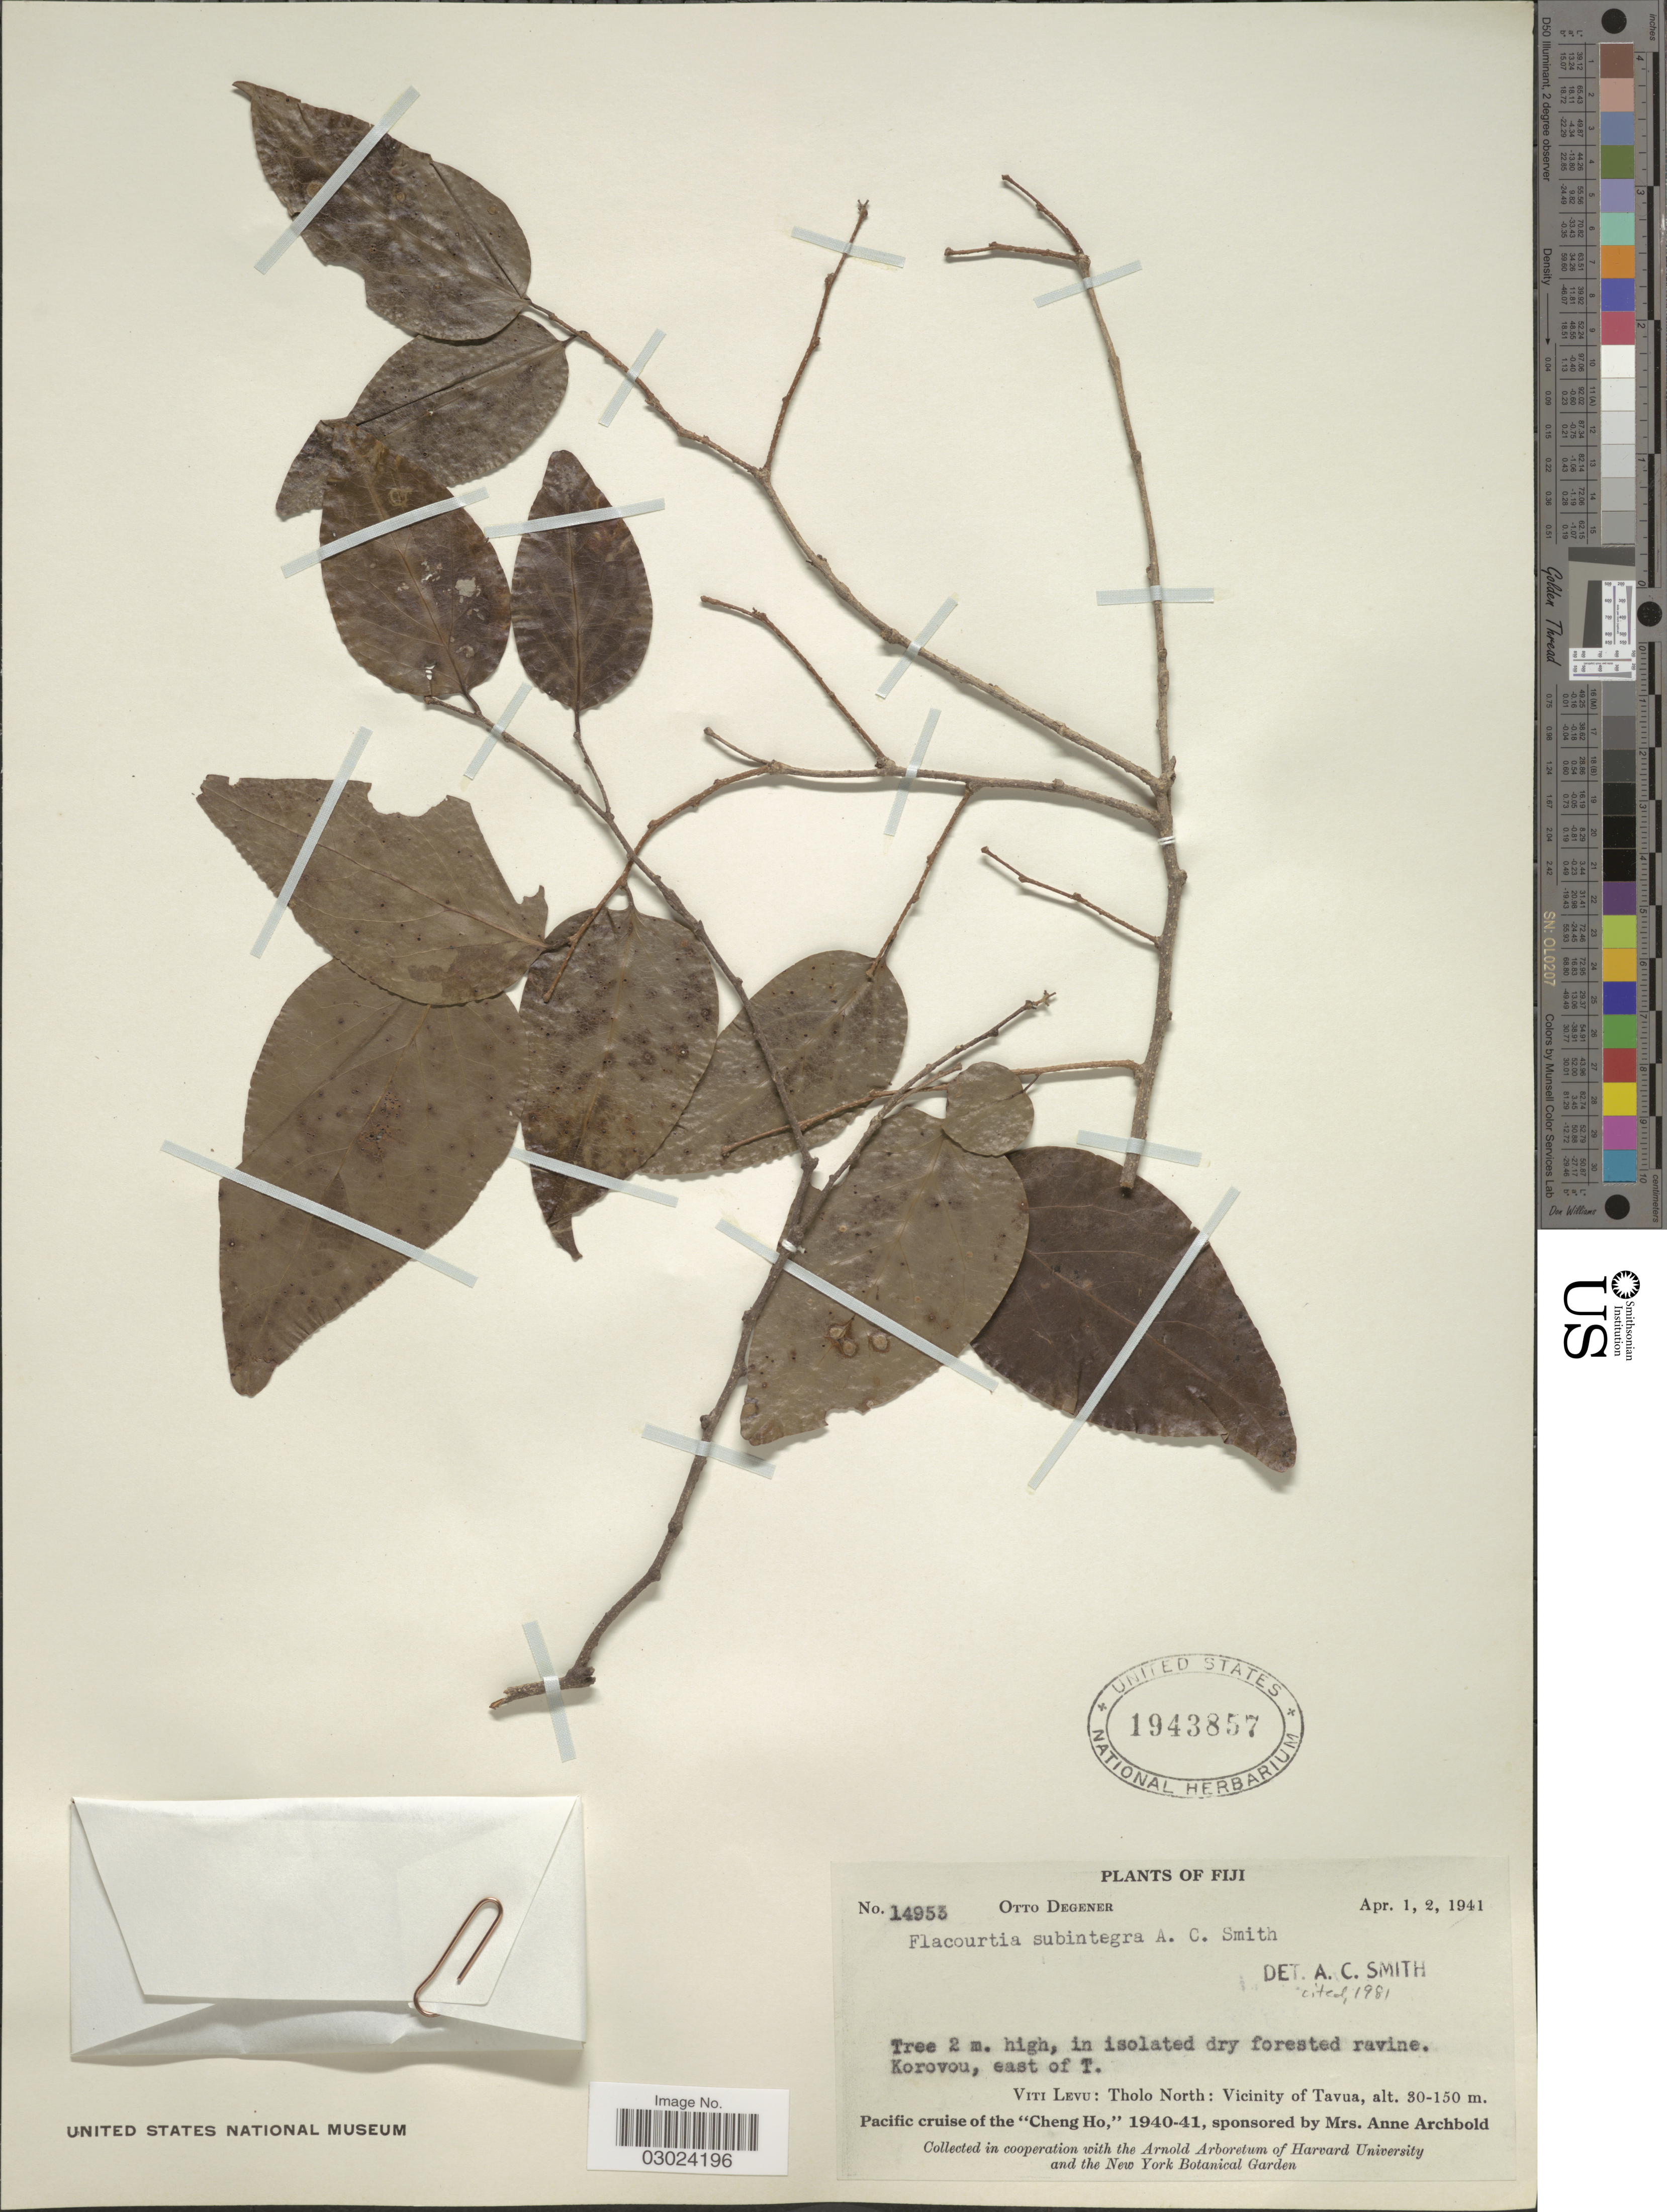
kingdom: Plantae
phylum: Tracheophyta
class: Magnoliopsida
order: Malpighiales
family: Salicaceae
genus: Flacourtia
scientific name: Flacourtia subintegra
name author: A.C. Sm.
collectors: O. Degener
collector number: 14953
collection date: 1941-04-01/1941-04-02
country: Fiji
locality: Korovou, east of T. Viti Levu: Tholo North: Vicinity of Tavua.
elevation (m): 30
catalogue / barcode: US 1943857